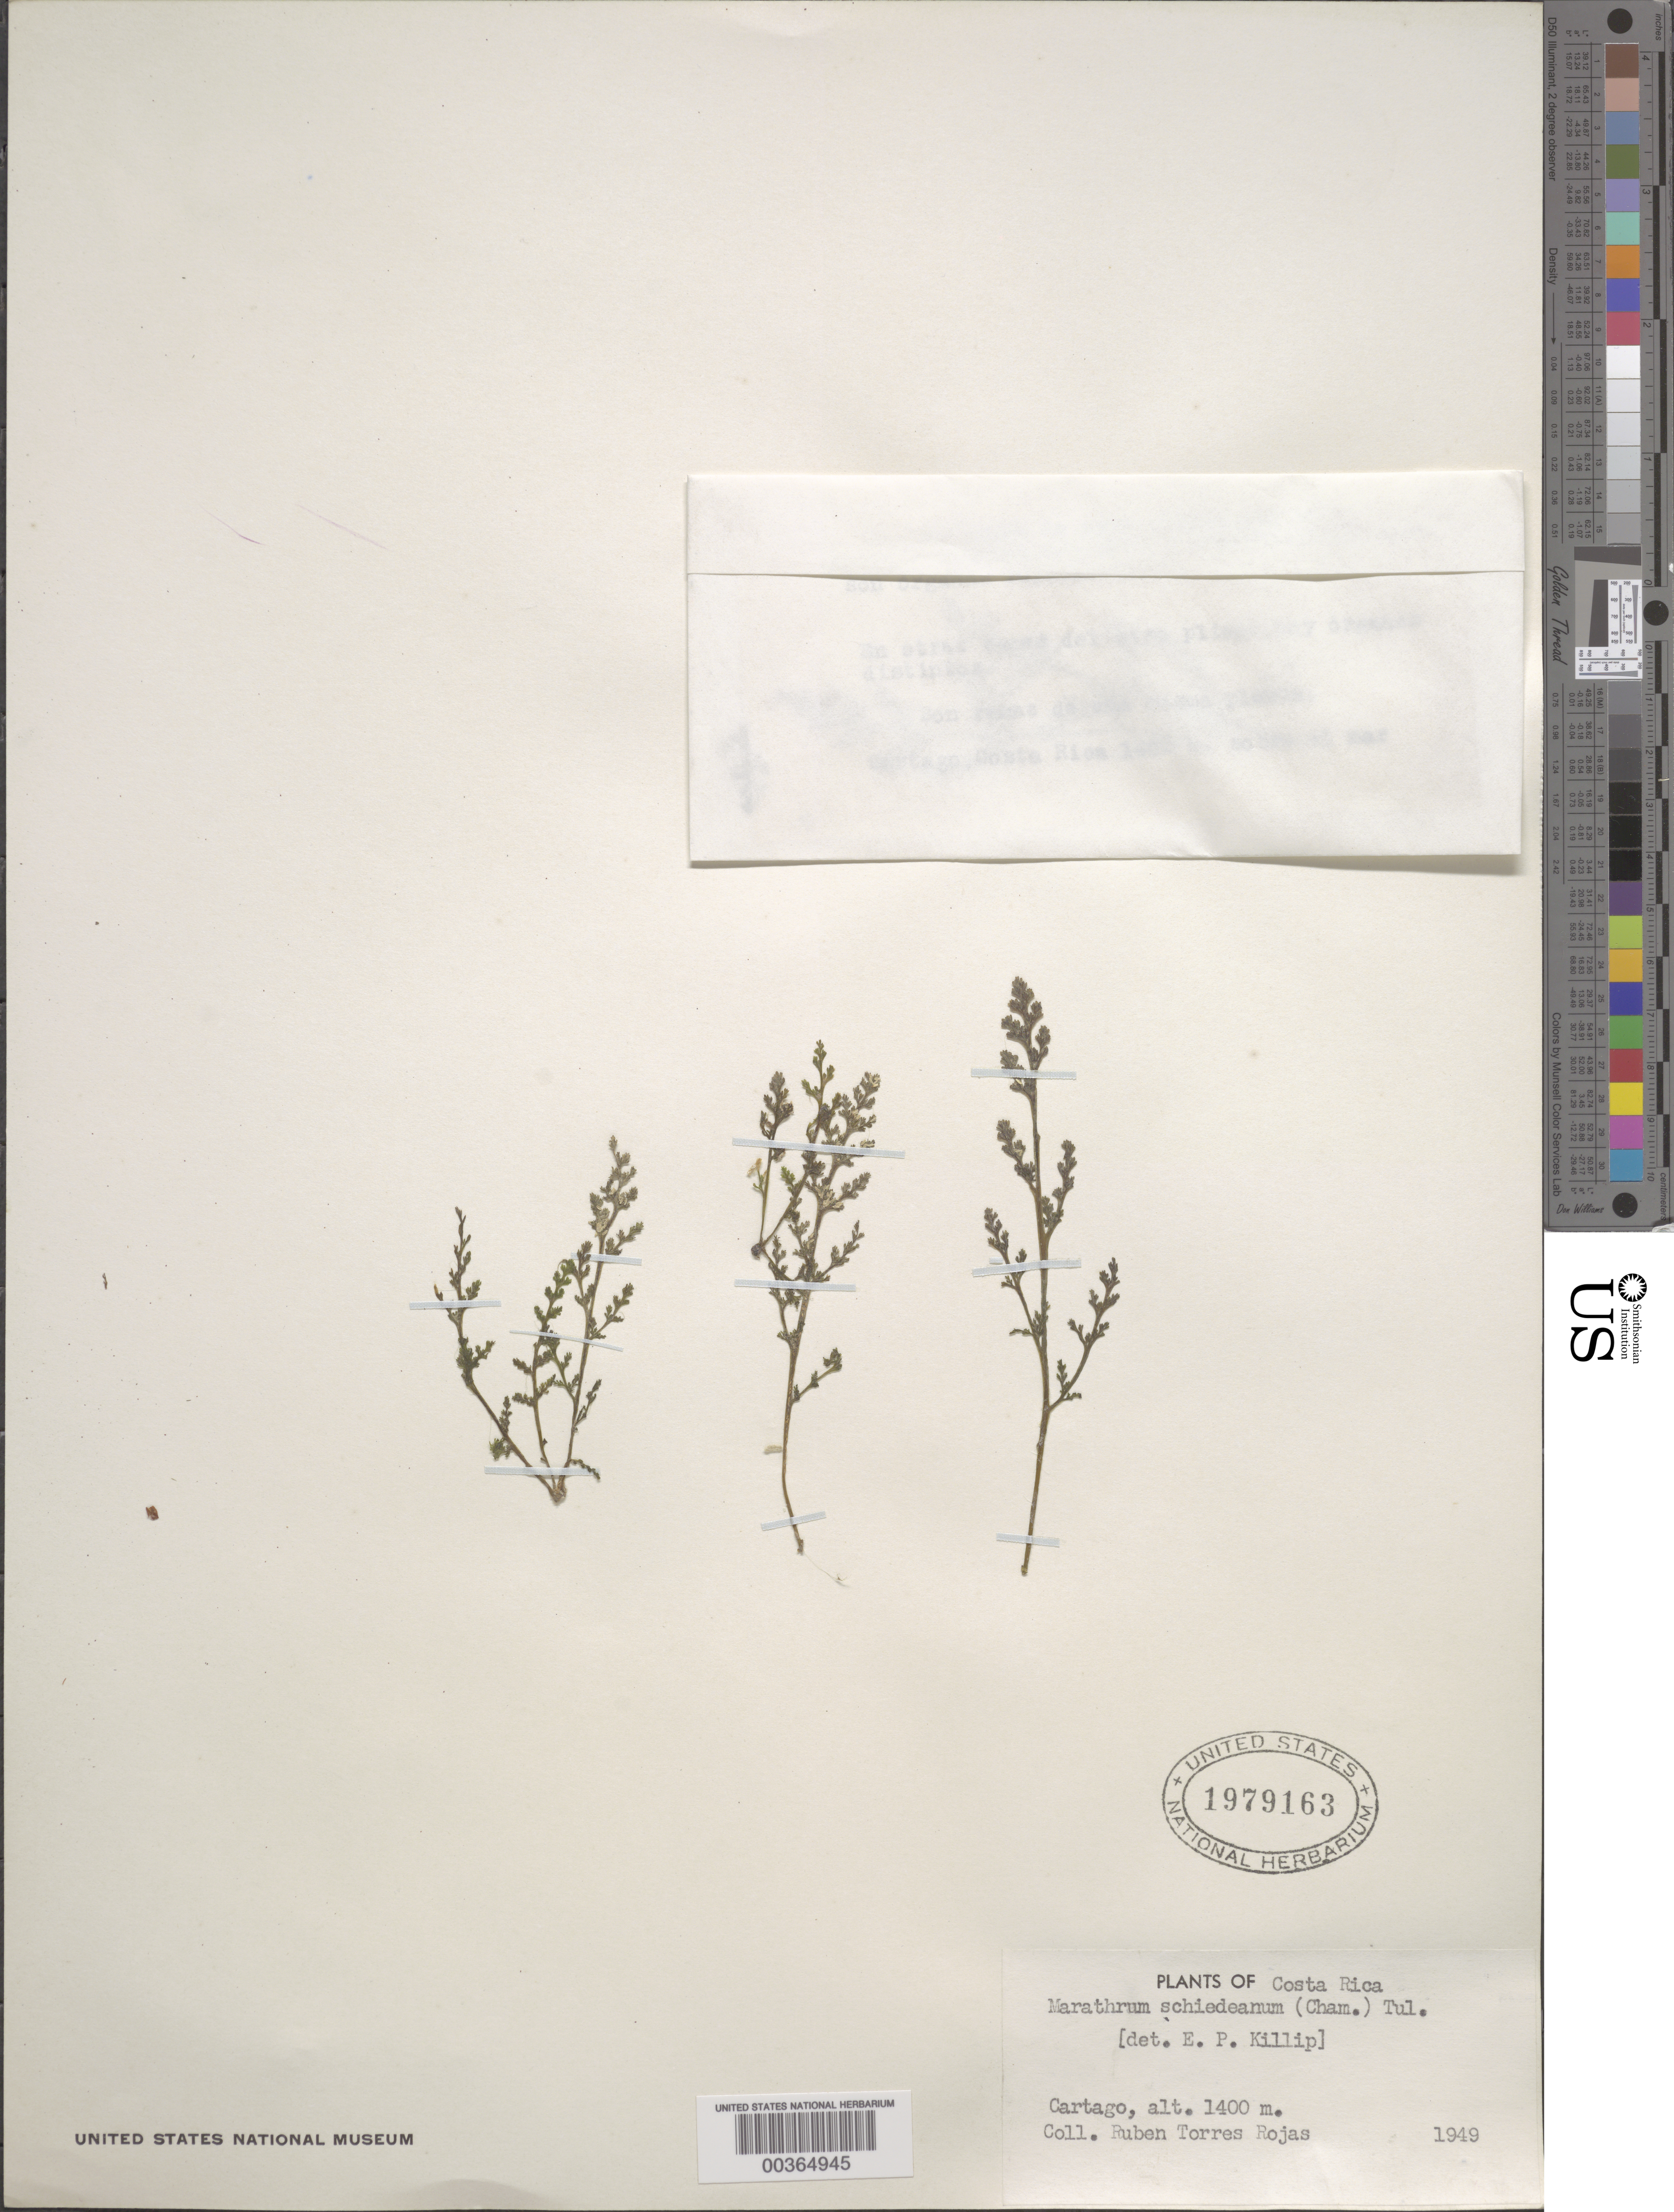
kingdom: Plantae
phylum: Tracheophyta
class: Magnoliopsida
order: Malpighiales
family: Podostemaceae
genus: Marathrum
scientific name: Marathrum schiedeanum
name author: Cham.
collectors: R. Torres R.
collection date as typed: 1949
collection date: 1949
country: Costa Rica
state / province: Cartago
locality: Cartago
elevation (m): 1400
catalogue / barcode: US 1979163